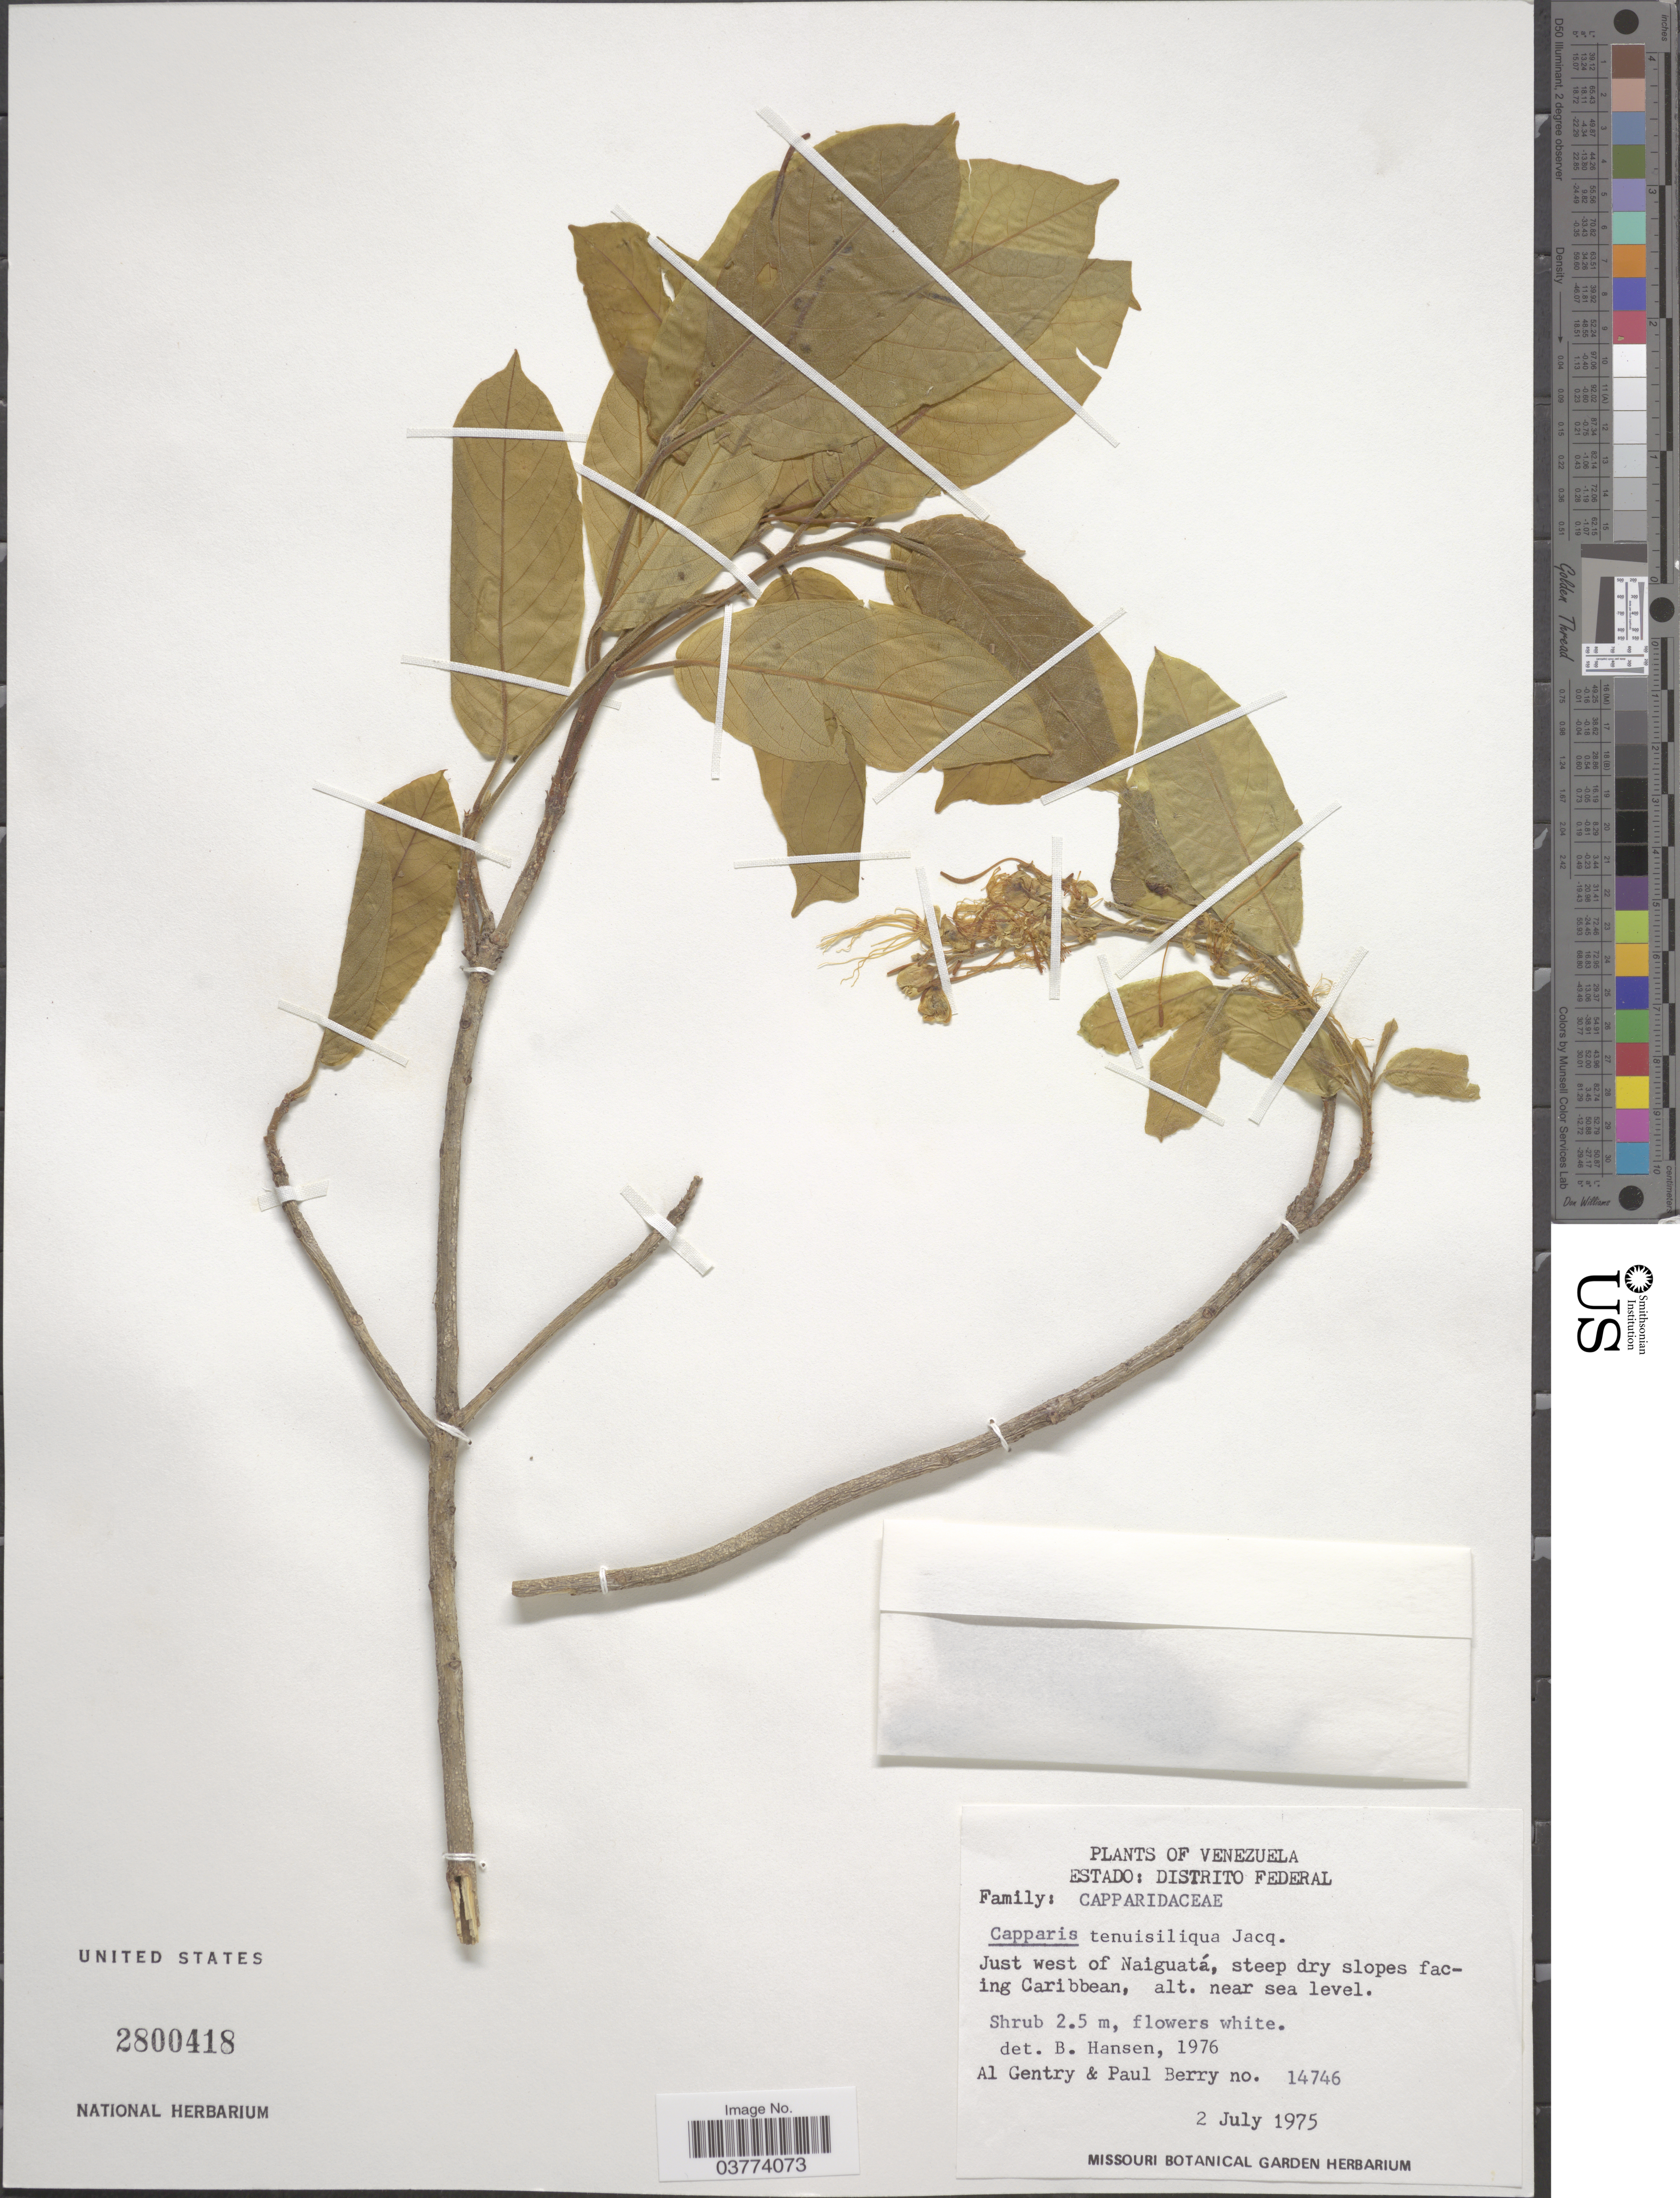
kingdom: Plantae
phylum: Tracheophyta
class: Magnoliopsida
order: Brassicales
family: Capparaceae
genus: Monilicarpa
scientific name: Monilicarpa tenuisiliqua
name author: (Jacq.) Cornejo & Iltis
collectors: A. H. Gentry & P. E. Berry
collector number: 14746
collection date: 1975-07-02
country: Venezuela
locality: Estado: Distrito Federal. Just west of Naiguatá, steep dry slopes facing Caribbean.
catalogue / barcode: US 2800418